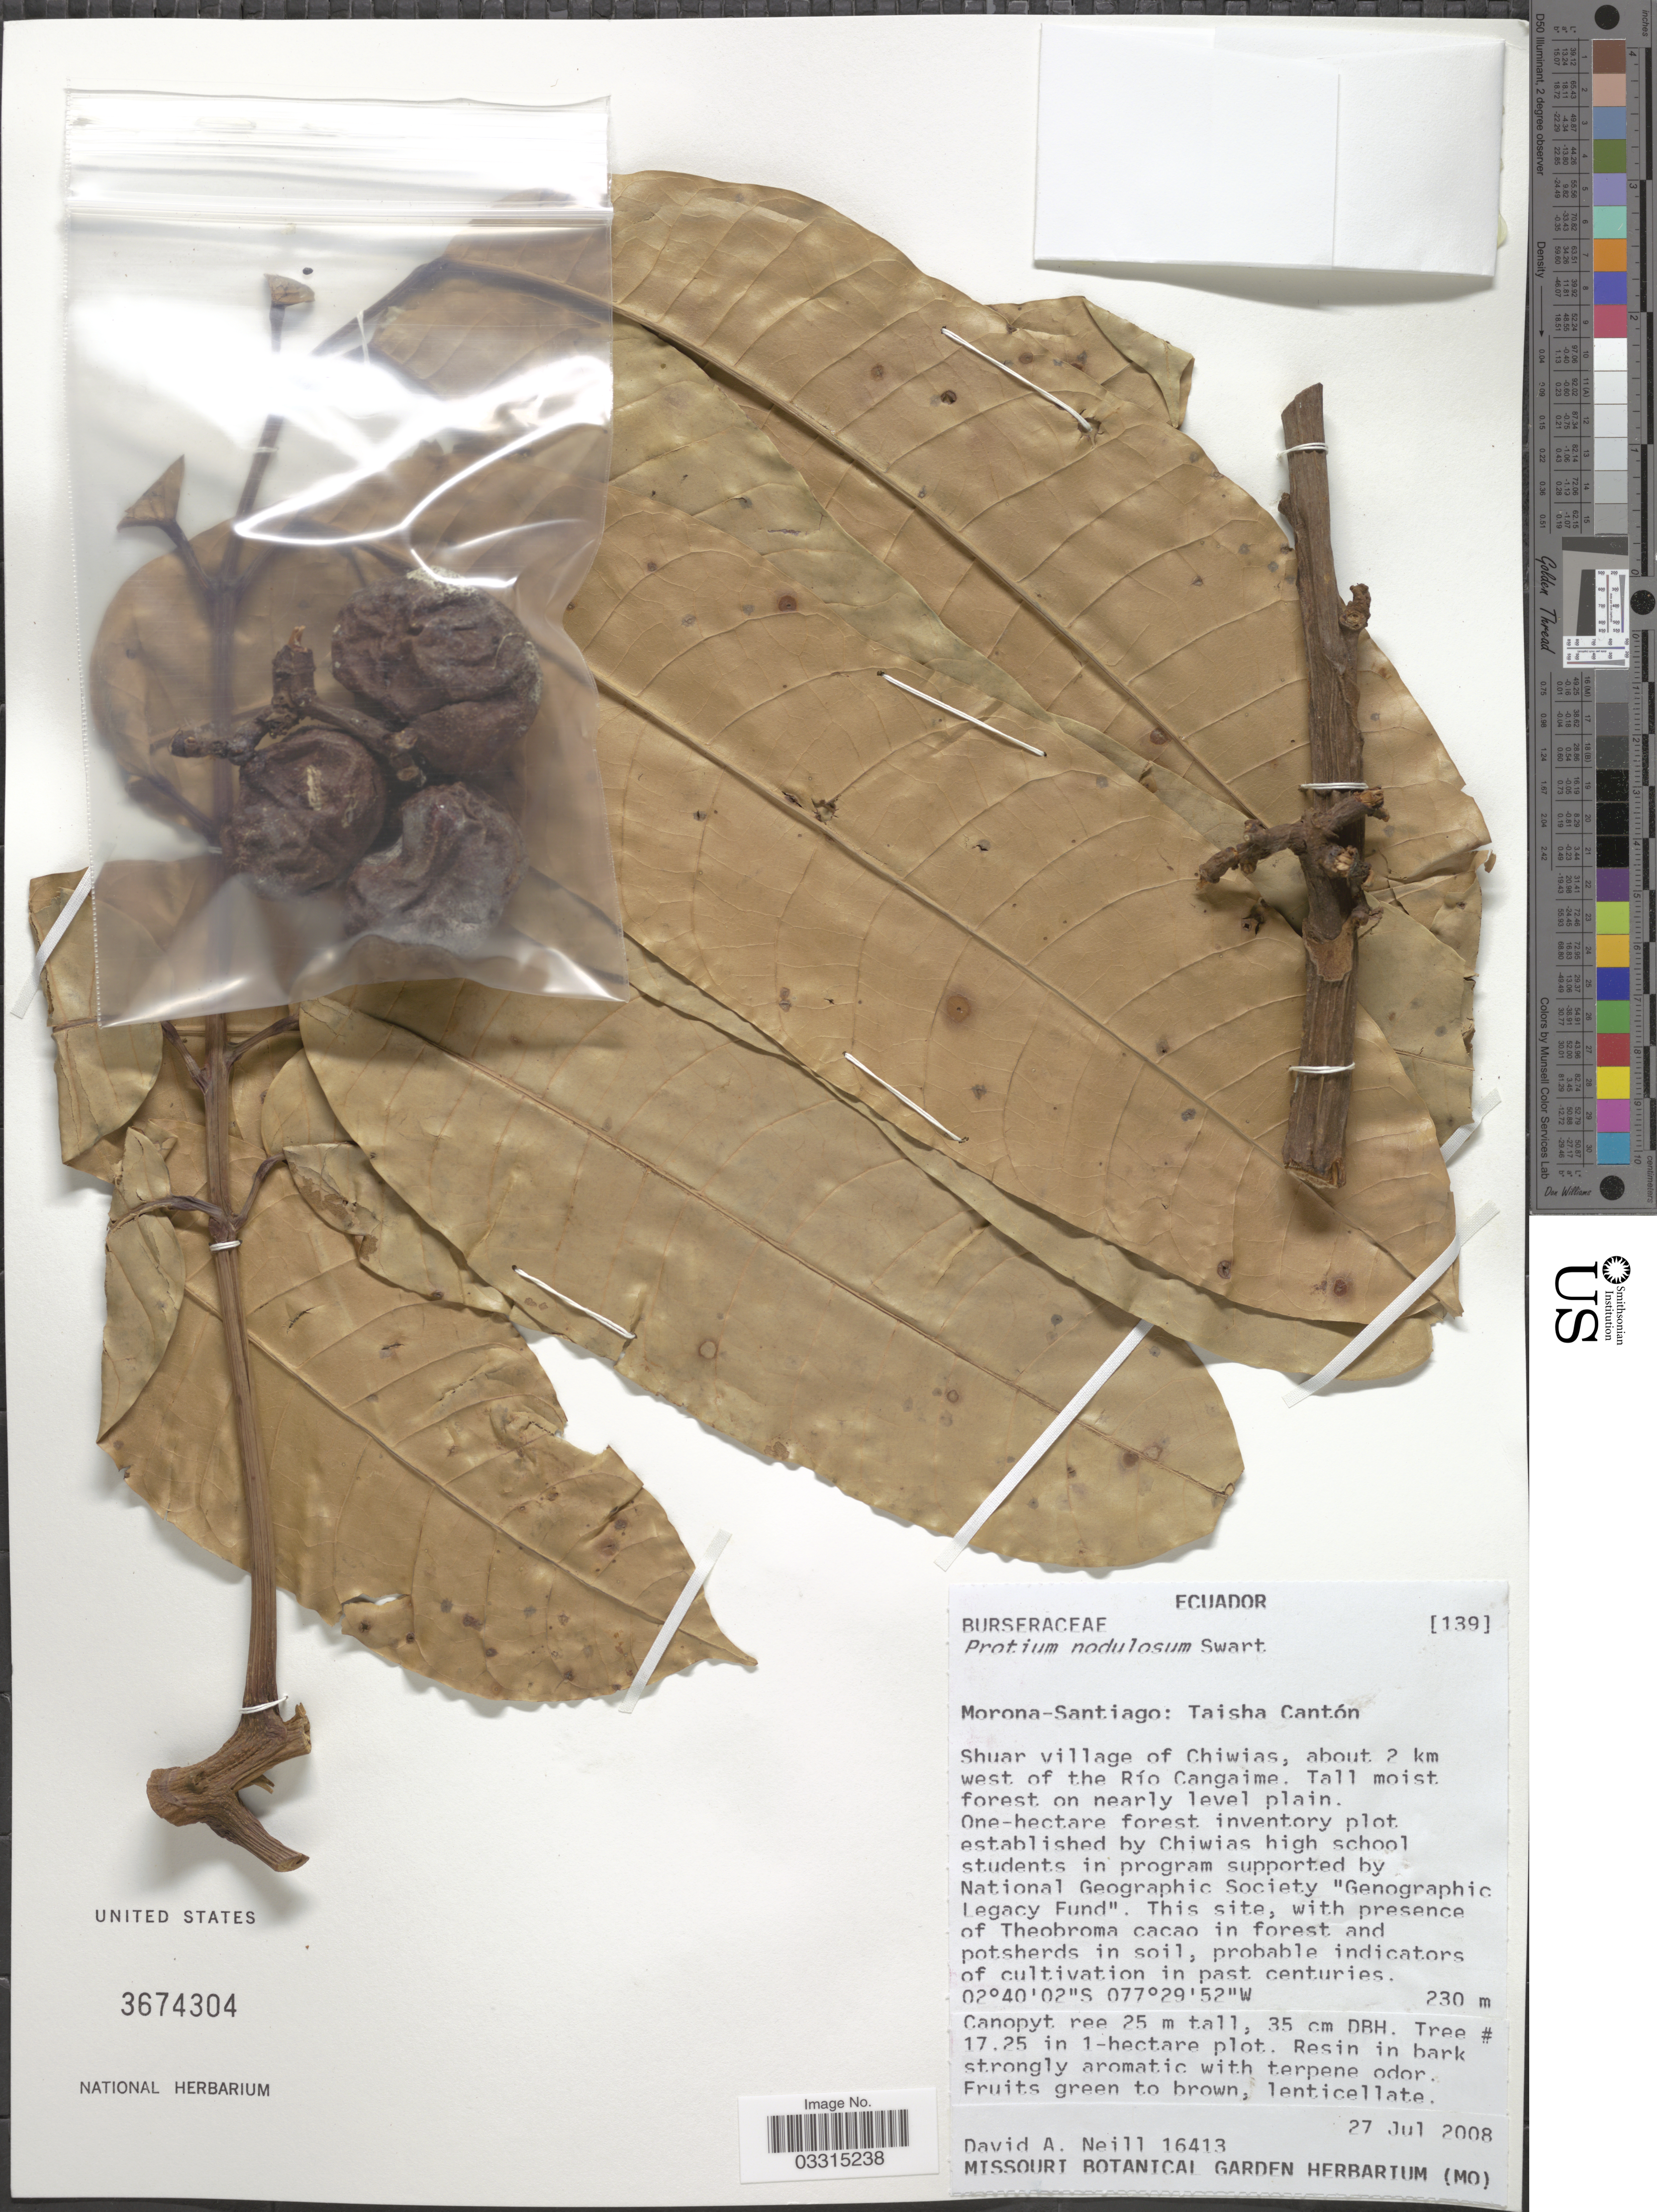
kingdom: Plantae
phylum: Tracheophyta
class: Magnoliopsida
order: Sapindales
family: Burseraceae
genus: Protium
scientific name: Protium nodulosum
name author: Swart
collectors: D. A. Neill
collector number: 16413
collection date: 2008-07-27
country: Ecuador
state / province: Morona-Santiago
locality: Taisha Cantón. Shuar village of Chiwias, about 2 km west of the Río Cangaime.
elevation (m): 230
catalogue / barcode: US 3674304